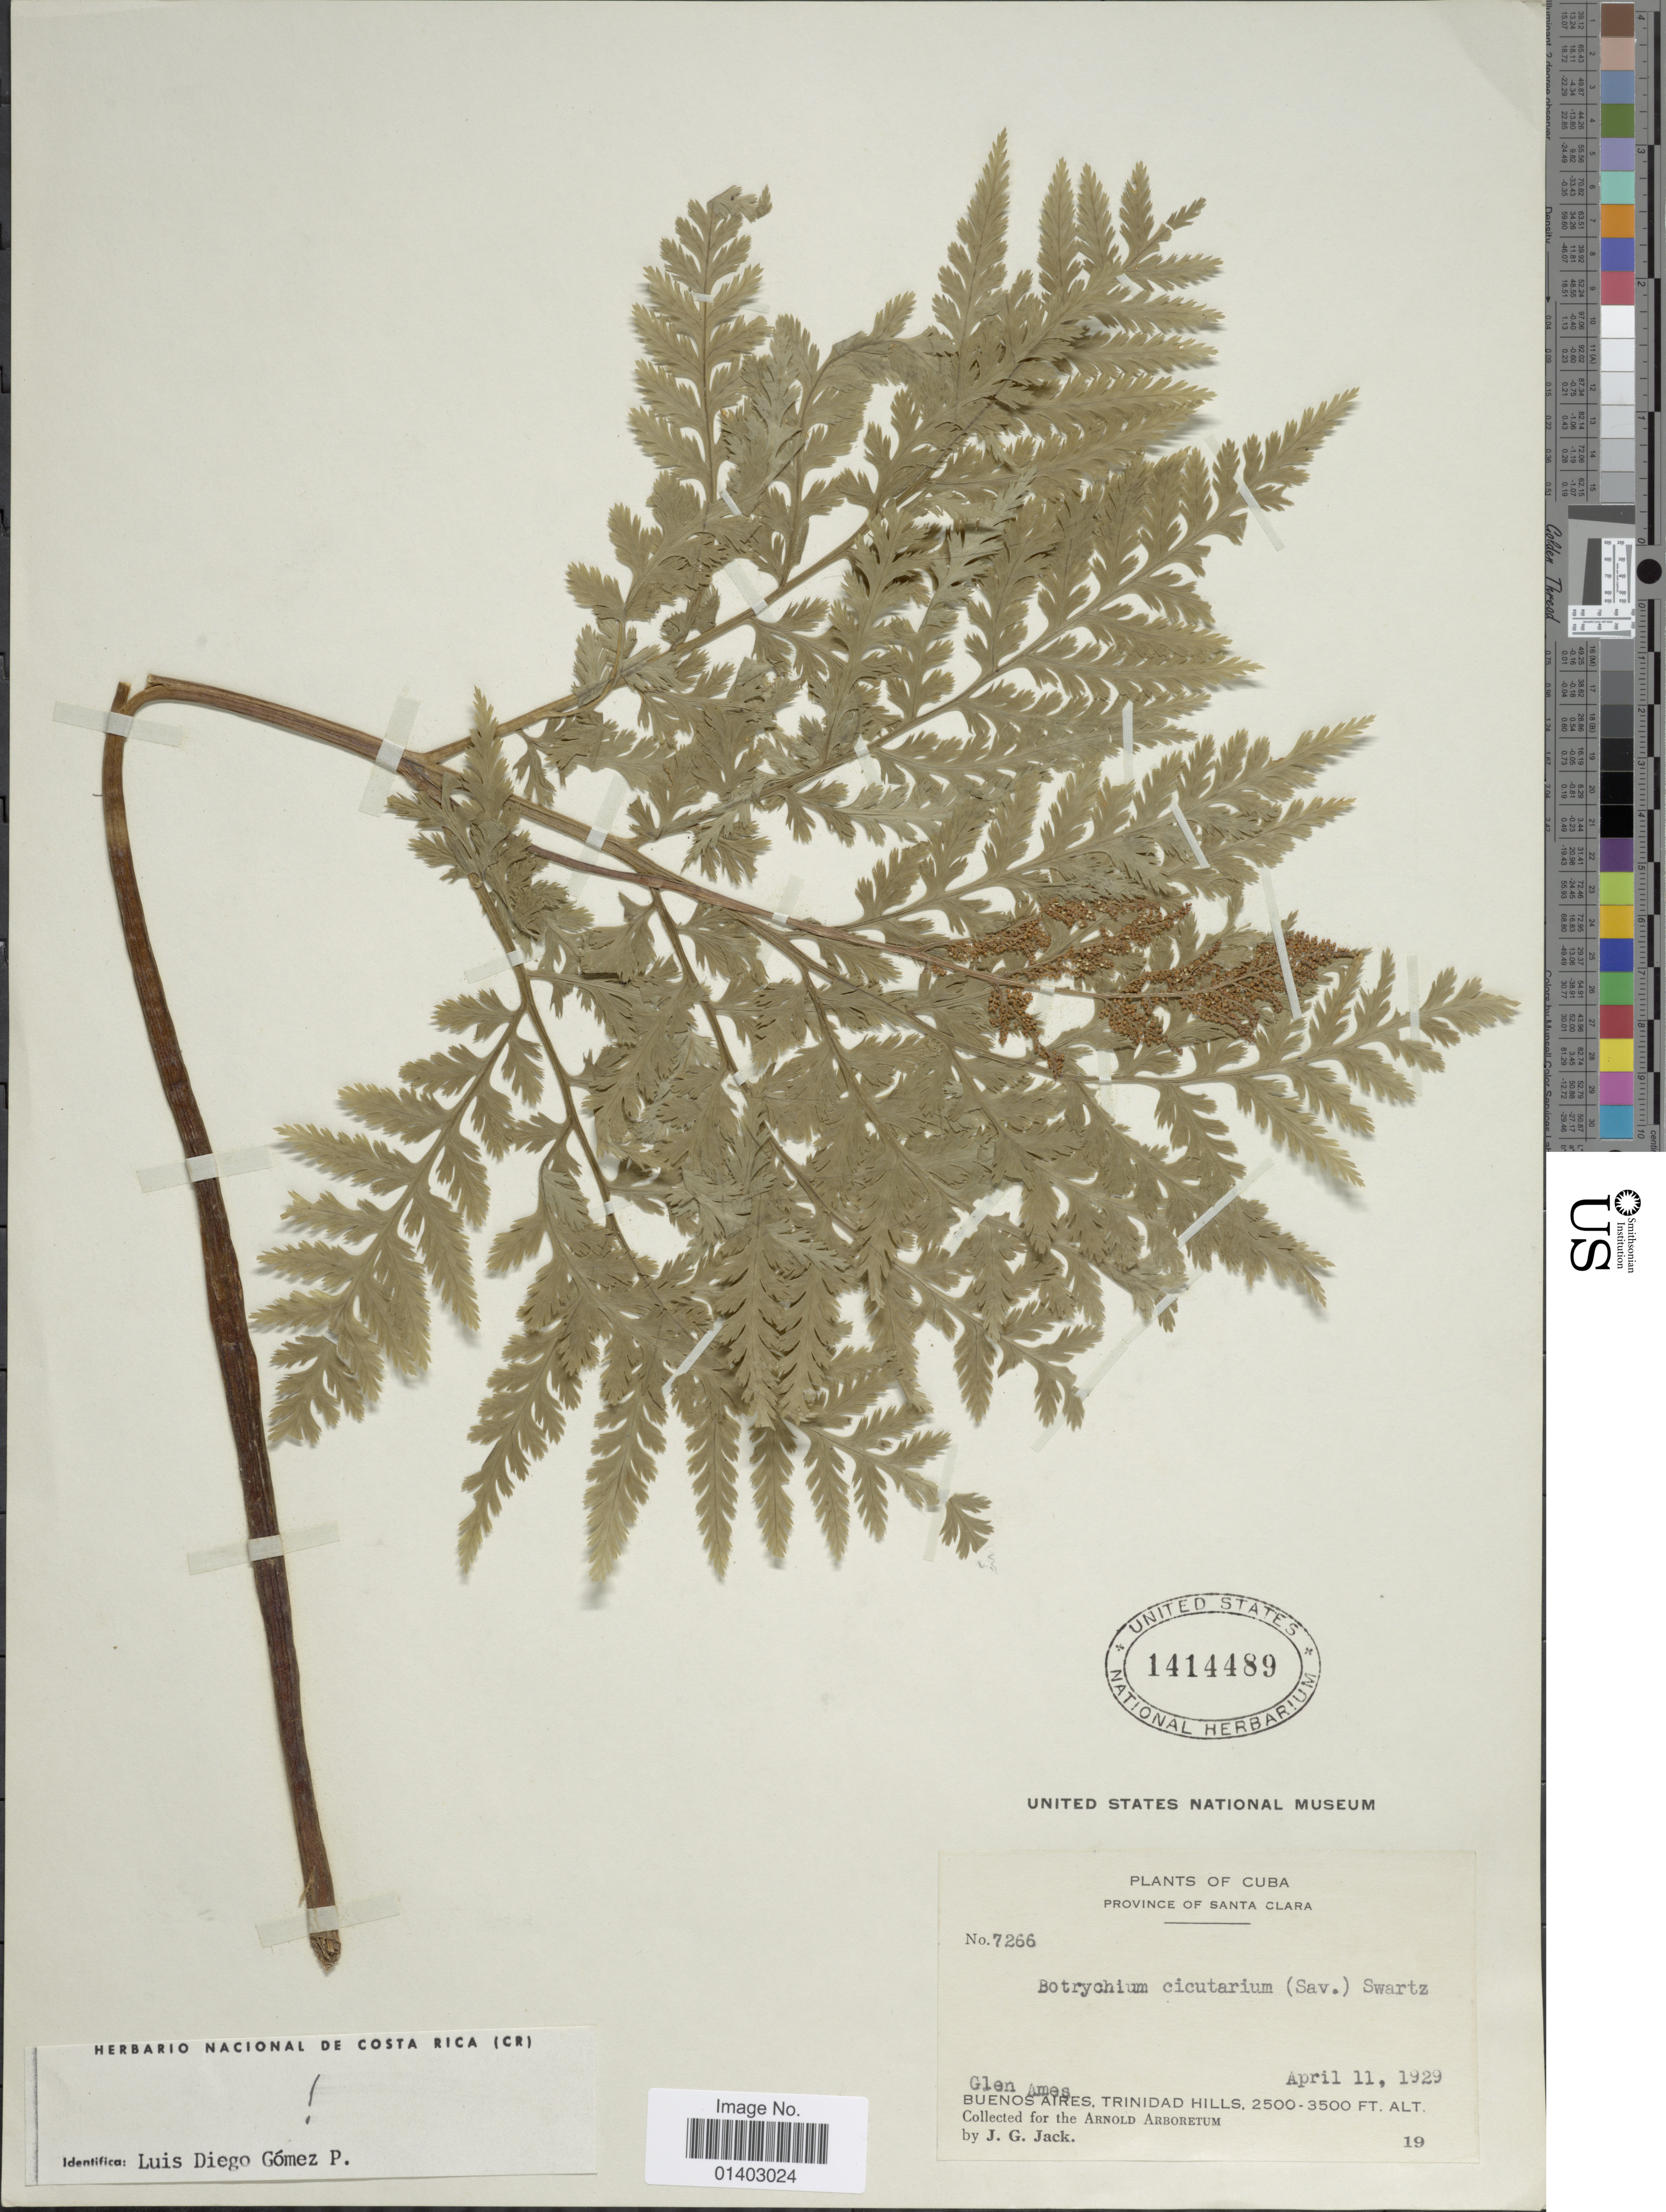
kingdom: Plantae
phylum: Tracheophyta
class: Polypodiopsida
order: Ophioglossales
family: Ophioglossaceae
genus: Botrychium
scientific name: Botrychium virginianum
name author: (L.) Sw.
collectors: J. G. Jack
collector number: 7266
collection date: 1929-04-11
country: Cuba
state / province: Las Villas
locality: Province of Santa Clara, Glen Ames, Buenos Aires, Trinidad Hills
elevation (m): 762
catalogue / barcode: US 1414489